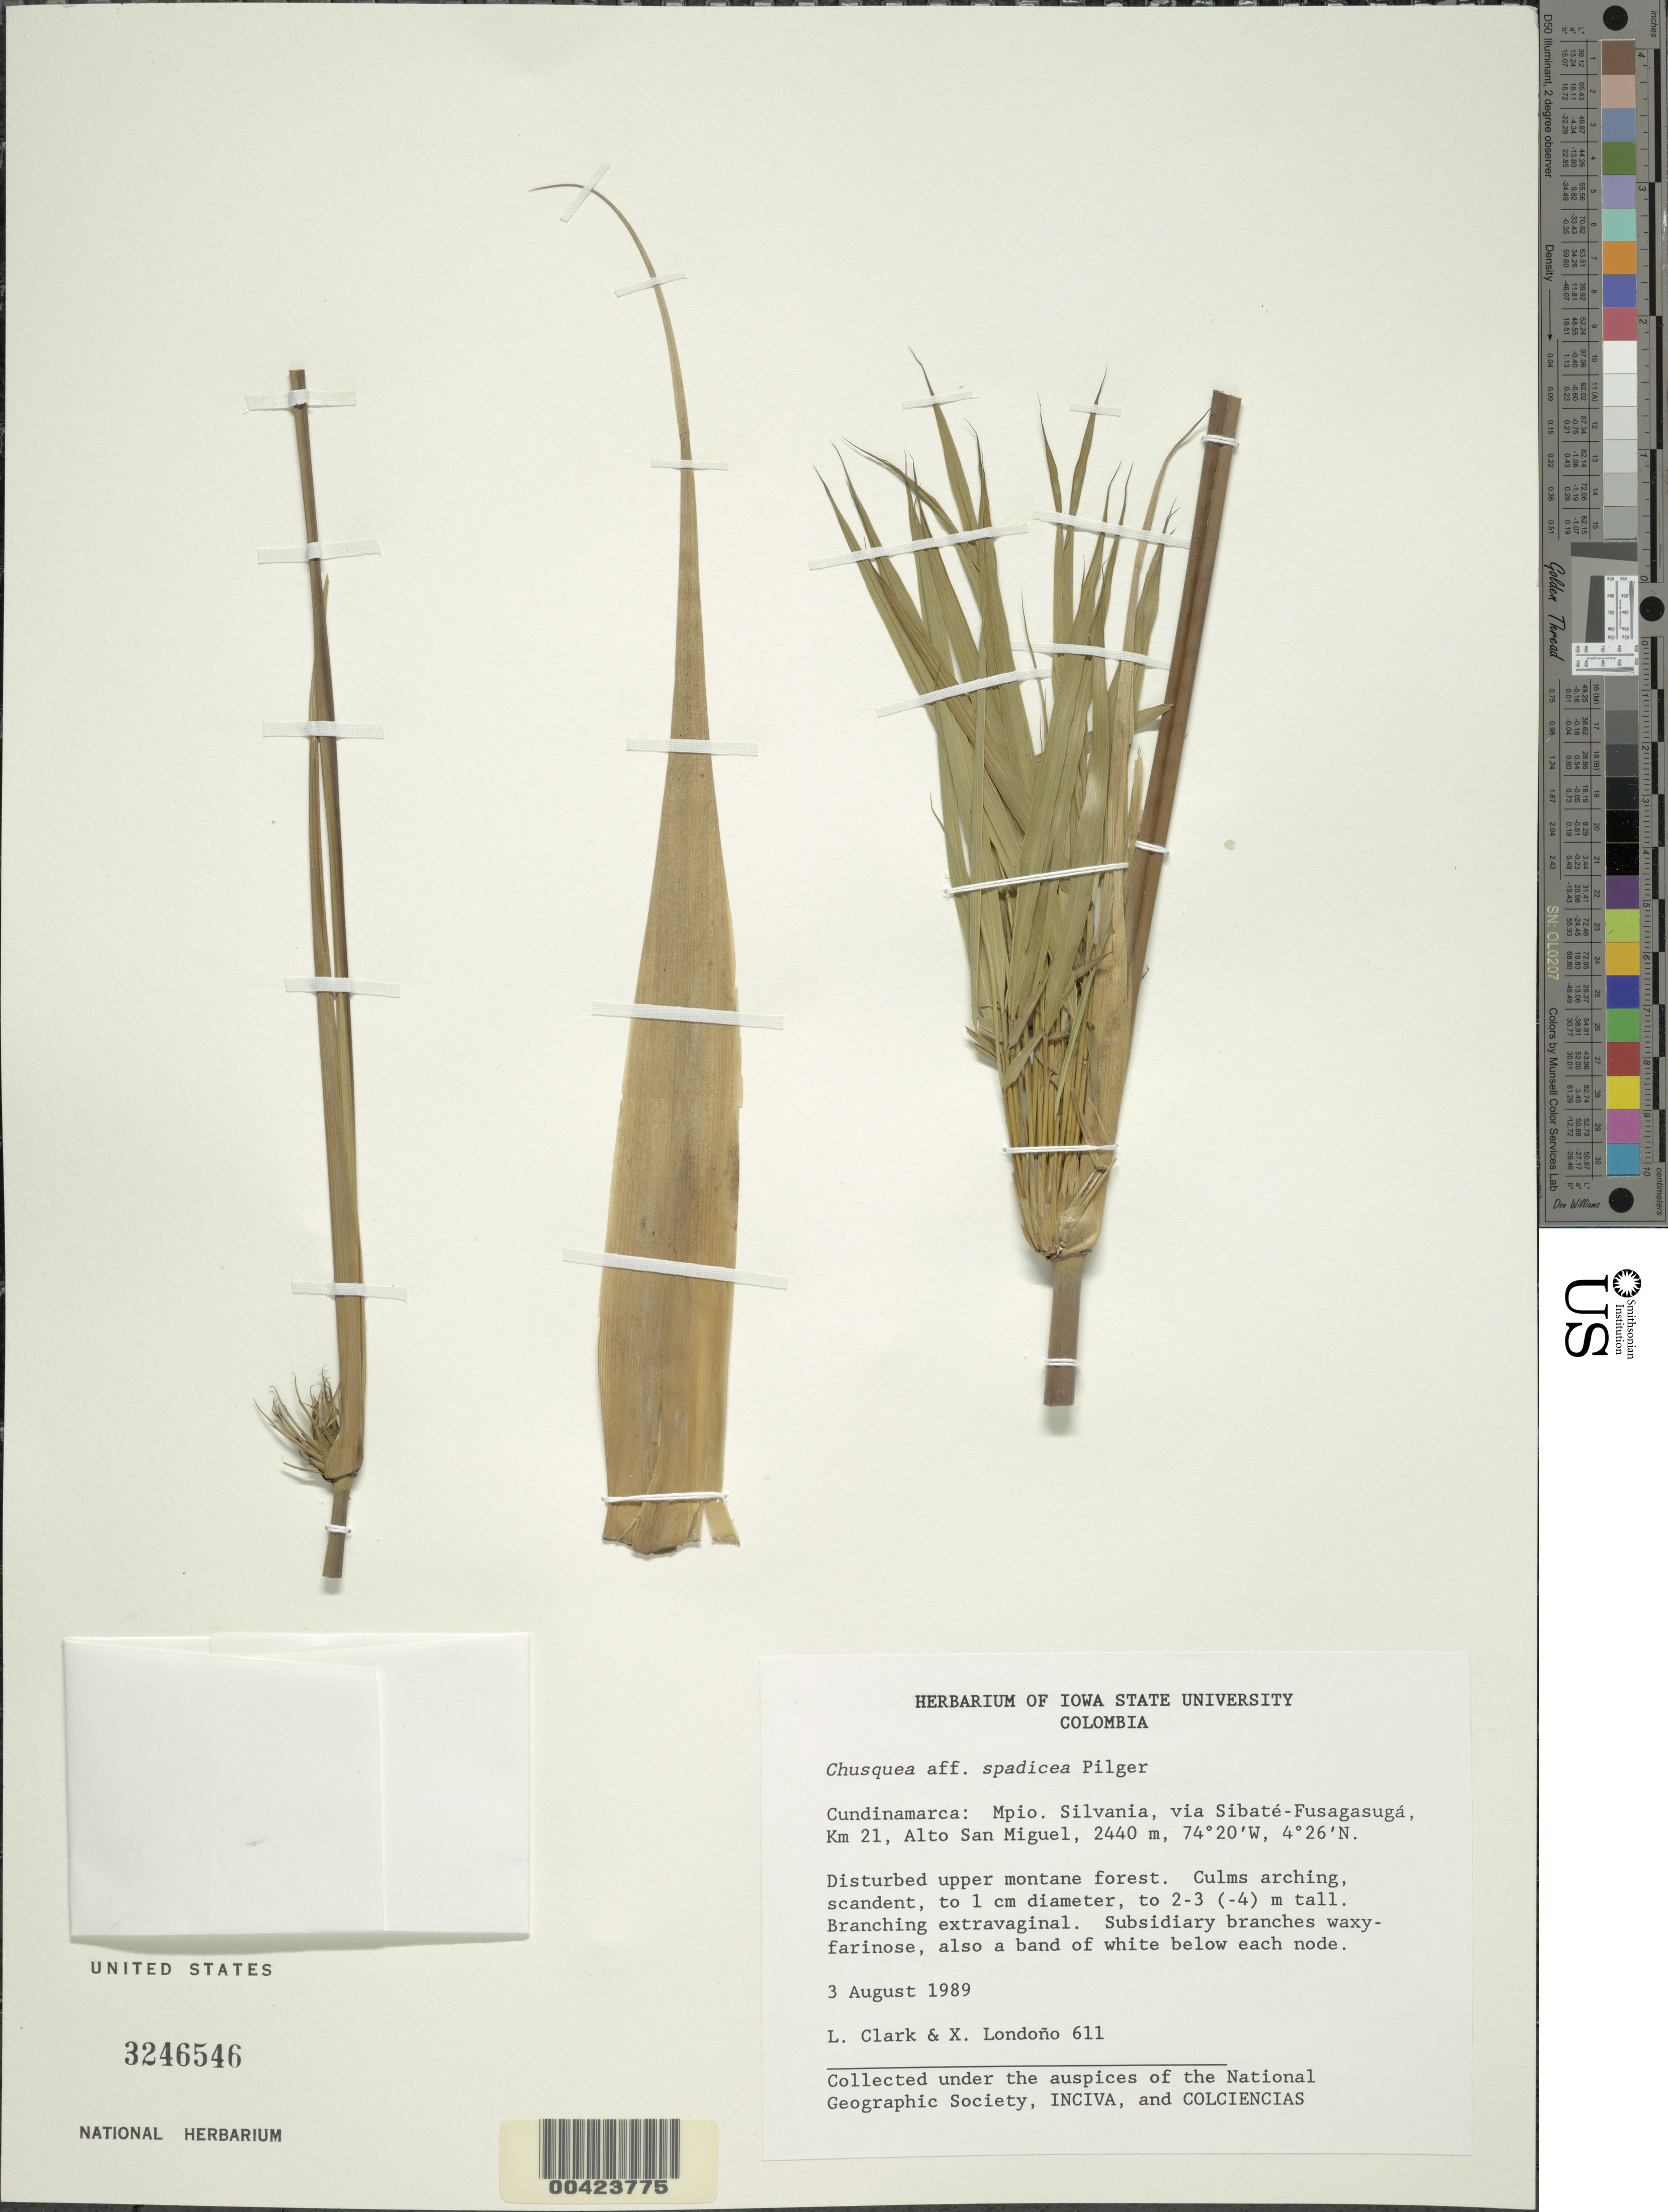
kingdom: Plantae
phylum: Tracheophyta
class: Liliopsida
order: Poales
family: Poaceae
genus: Chusquea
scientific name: Chusquea spadicea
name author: Pilg.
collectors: L. G. Clark & X. Londoño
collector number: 611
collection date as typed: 03 Aug 1989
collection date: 1989-08-03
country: Colombia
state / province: Cundinamarca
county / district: Silvania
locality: Alto Sal Miguel; via Sibate - Fusagasugá, km. 21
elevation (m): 2440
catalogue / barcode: US 3246546